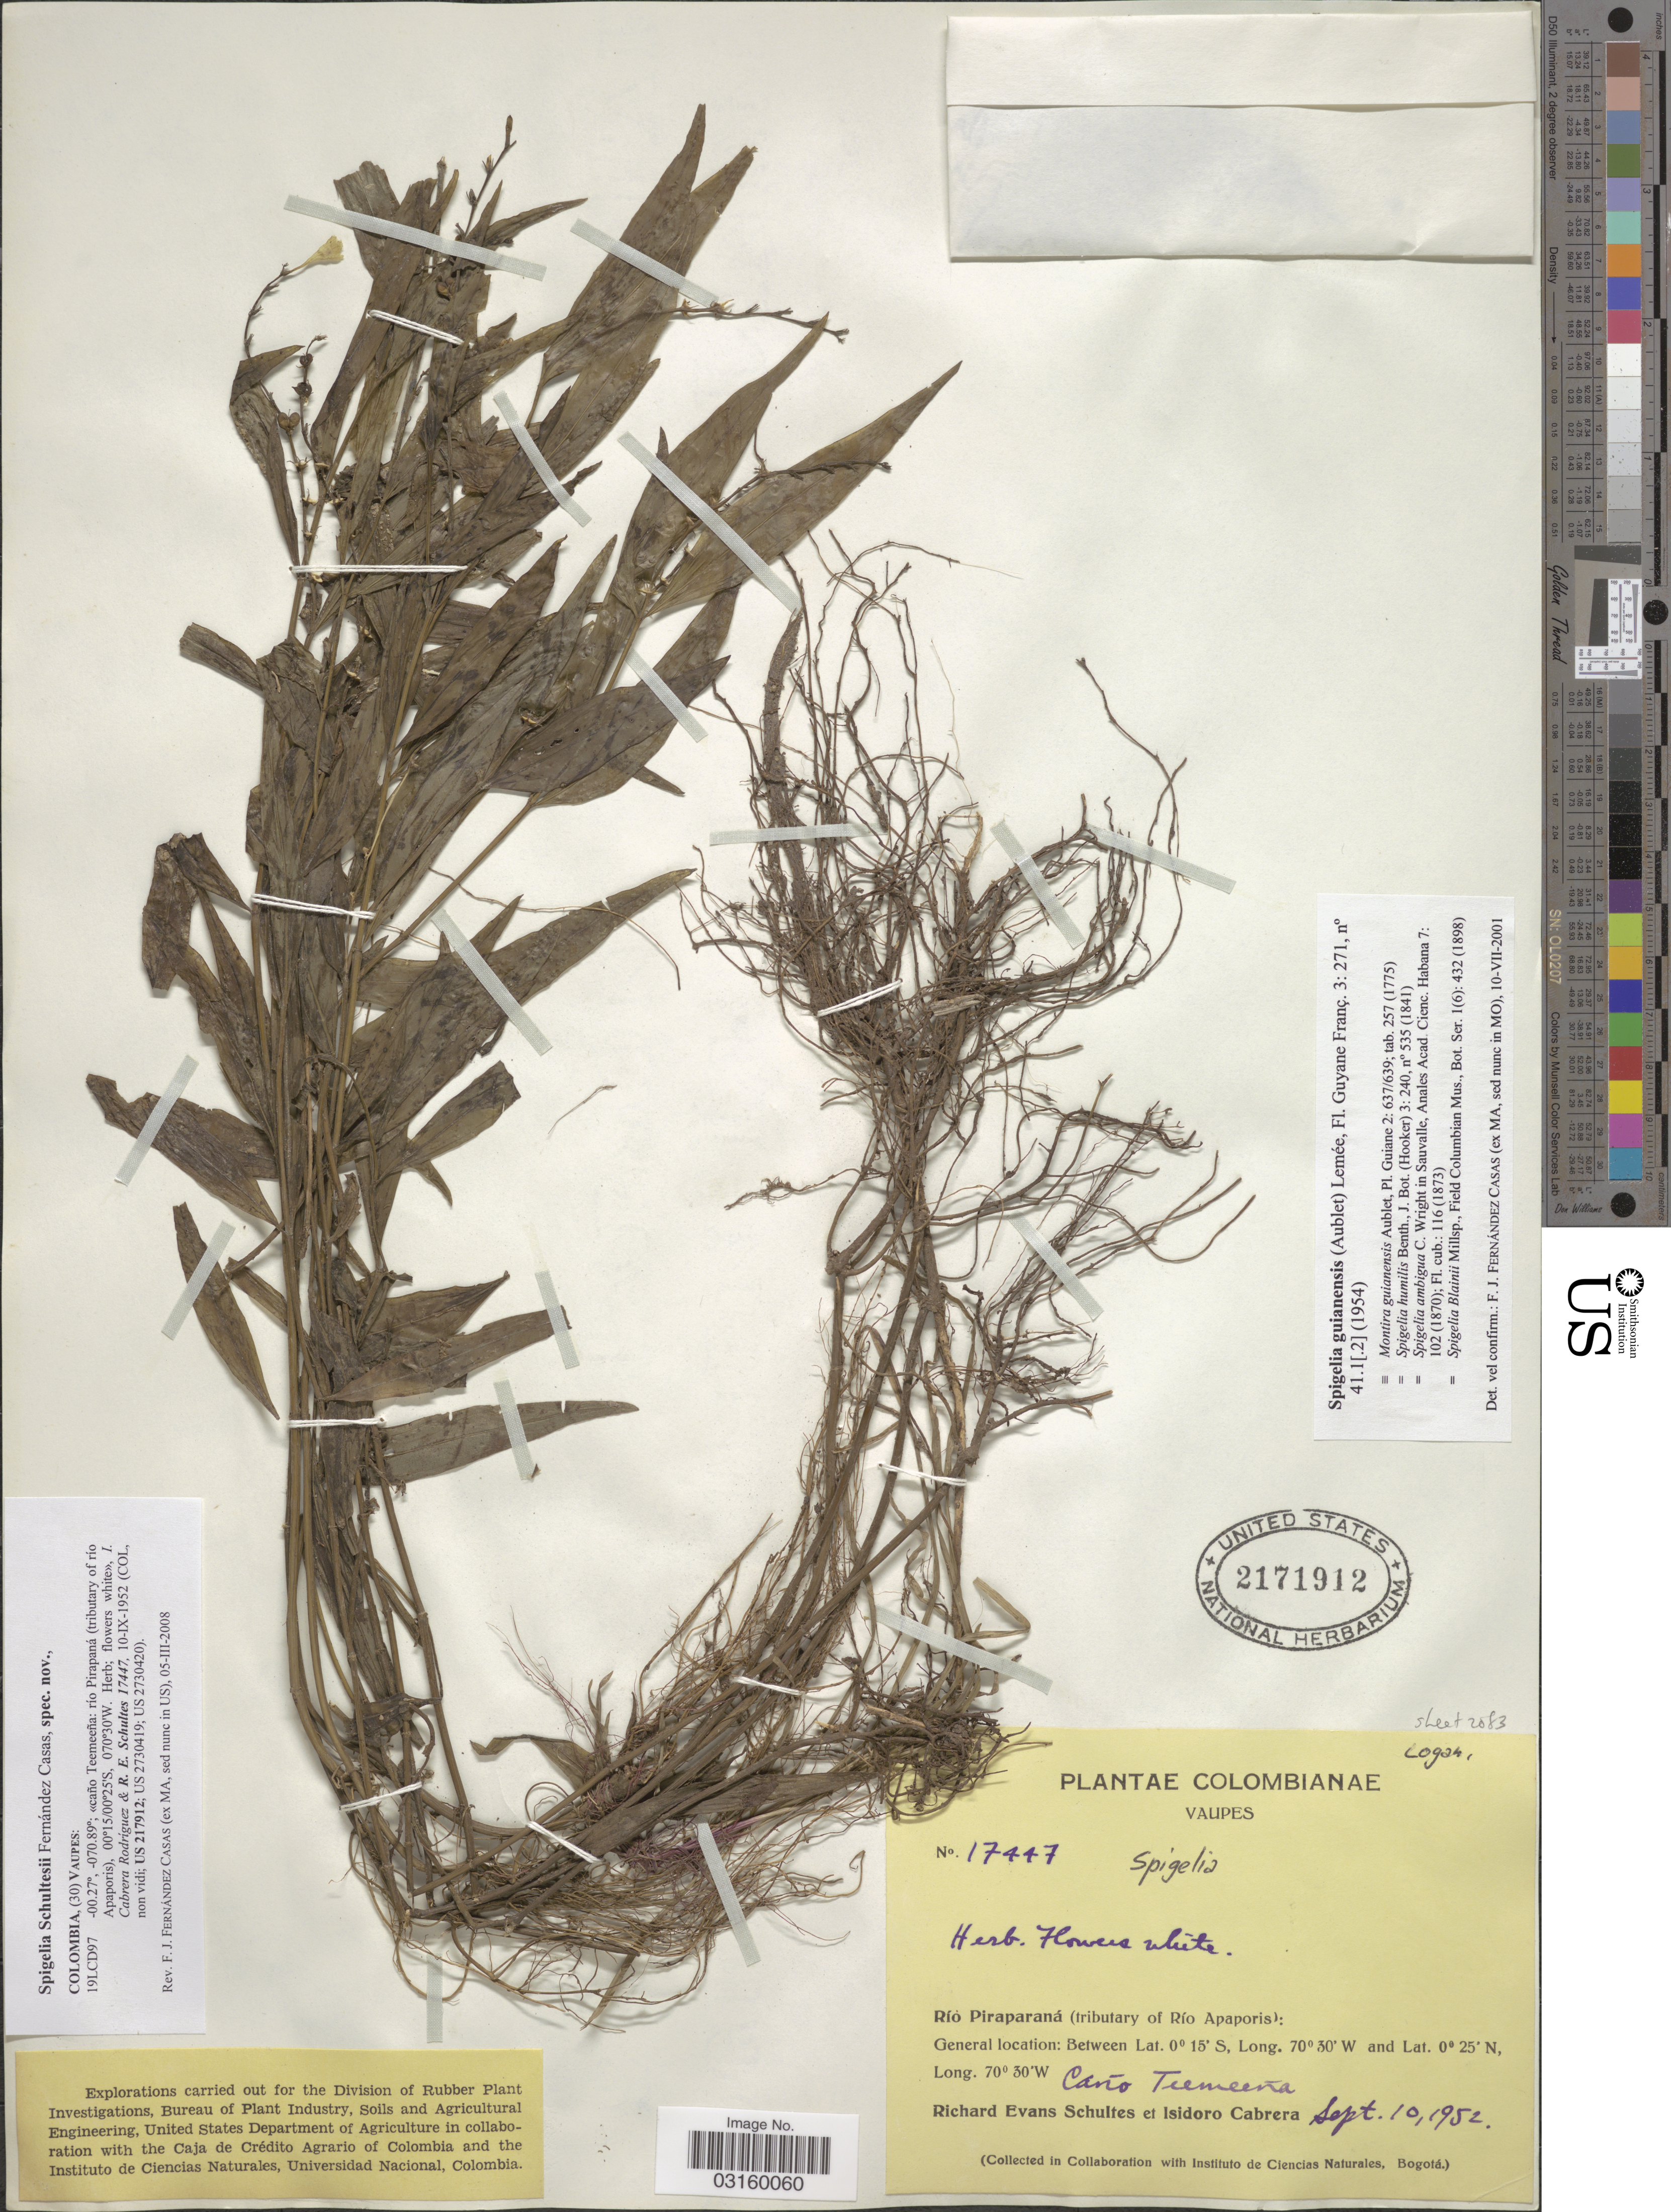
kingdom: Plantae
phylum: Tracheophyta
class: Magnoliopsida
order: Gentianales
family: Loganiaceae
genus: Spigelia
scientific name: Spigelia guianensis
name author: (Aubl.) Lemée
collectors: R. E. Schultes & I. Cabrera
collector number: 17447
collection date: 1952-09-10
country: Colombia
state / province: Vaupés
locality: Río Piraparaná (tributary of Río Apaporis): Caño Temeeña.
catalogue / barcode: US 2171912